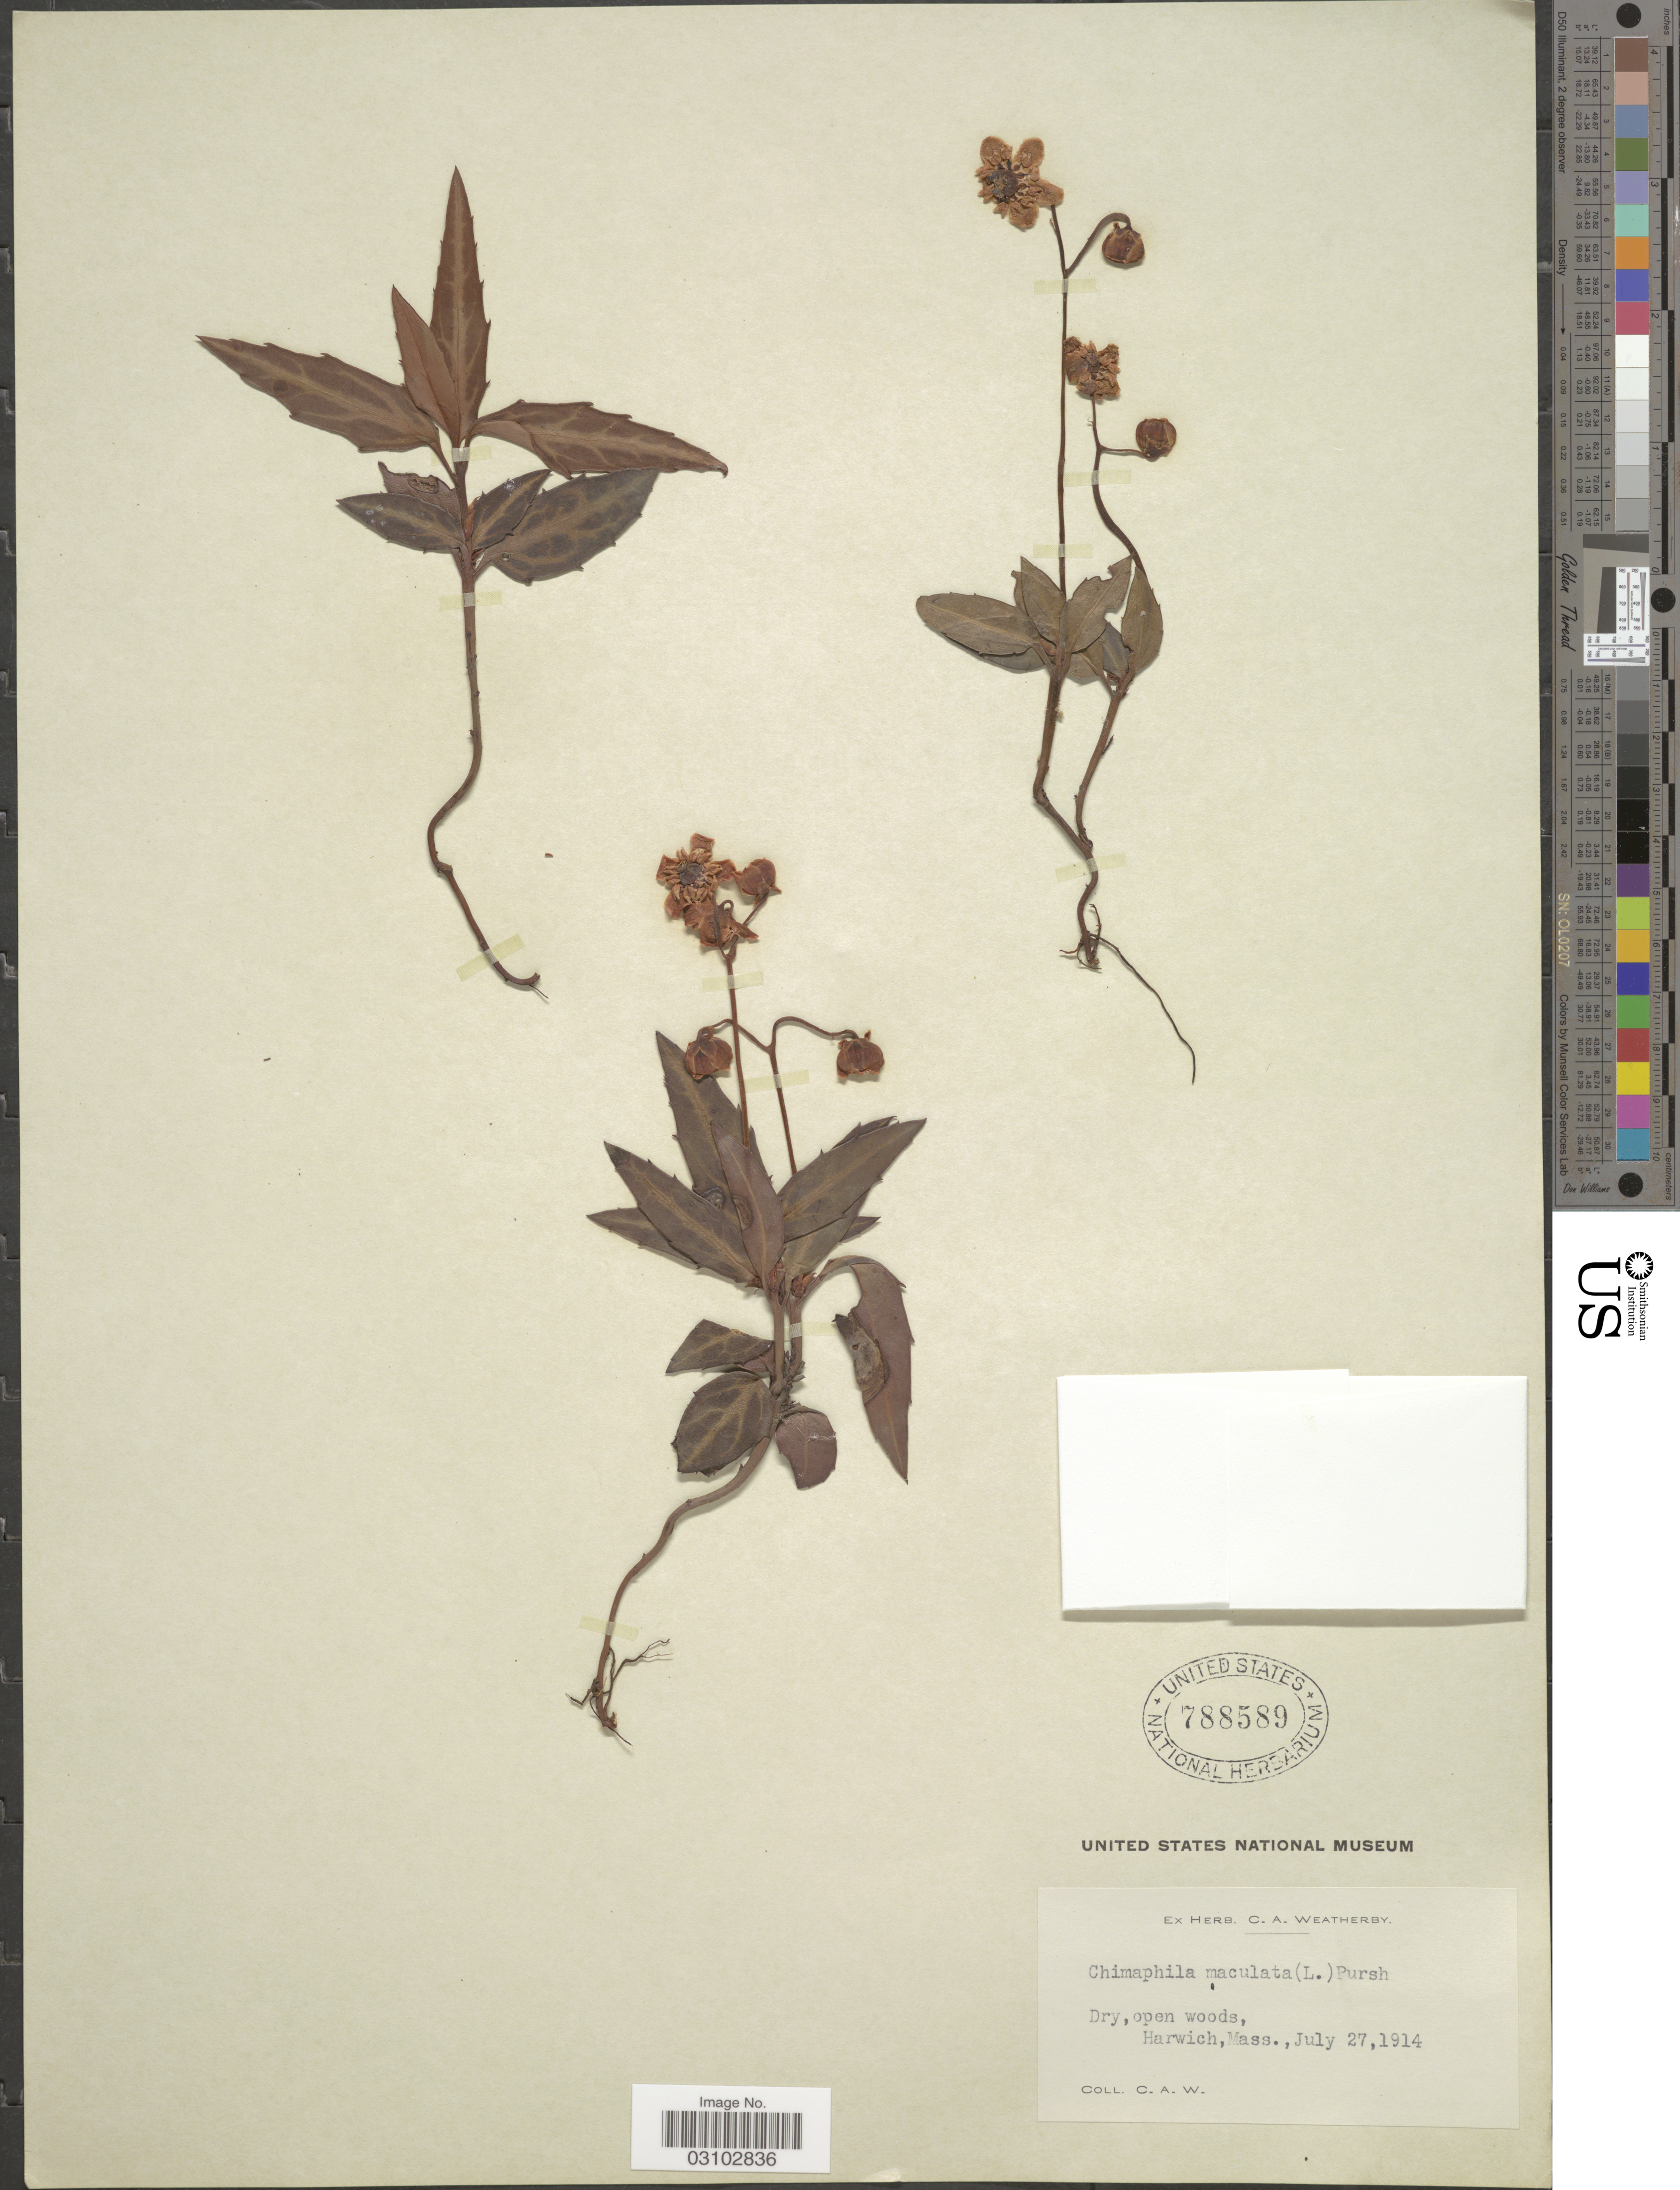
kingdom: Plantae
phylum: Tracheophyta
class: Magnoliopsida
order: Ericales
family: Ericaceae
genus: Chimaphila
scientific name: Chimaphila maculata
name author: (L.) Pursh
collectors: C. A. Weatherby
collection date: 1914-07-27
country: United States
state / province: Massachusetts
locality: Harwich.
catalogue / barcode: US 788589